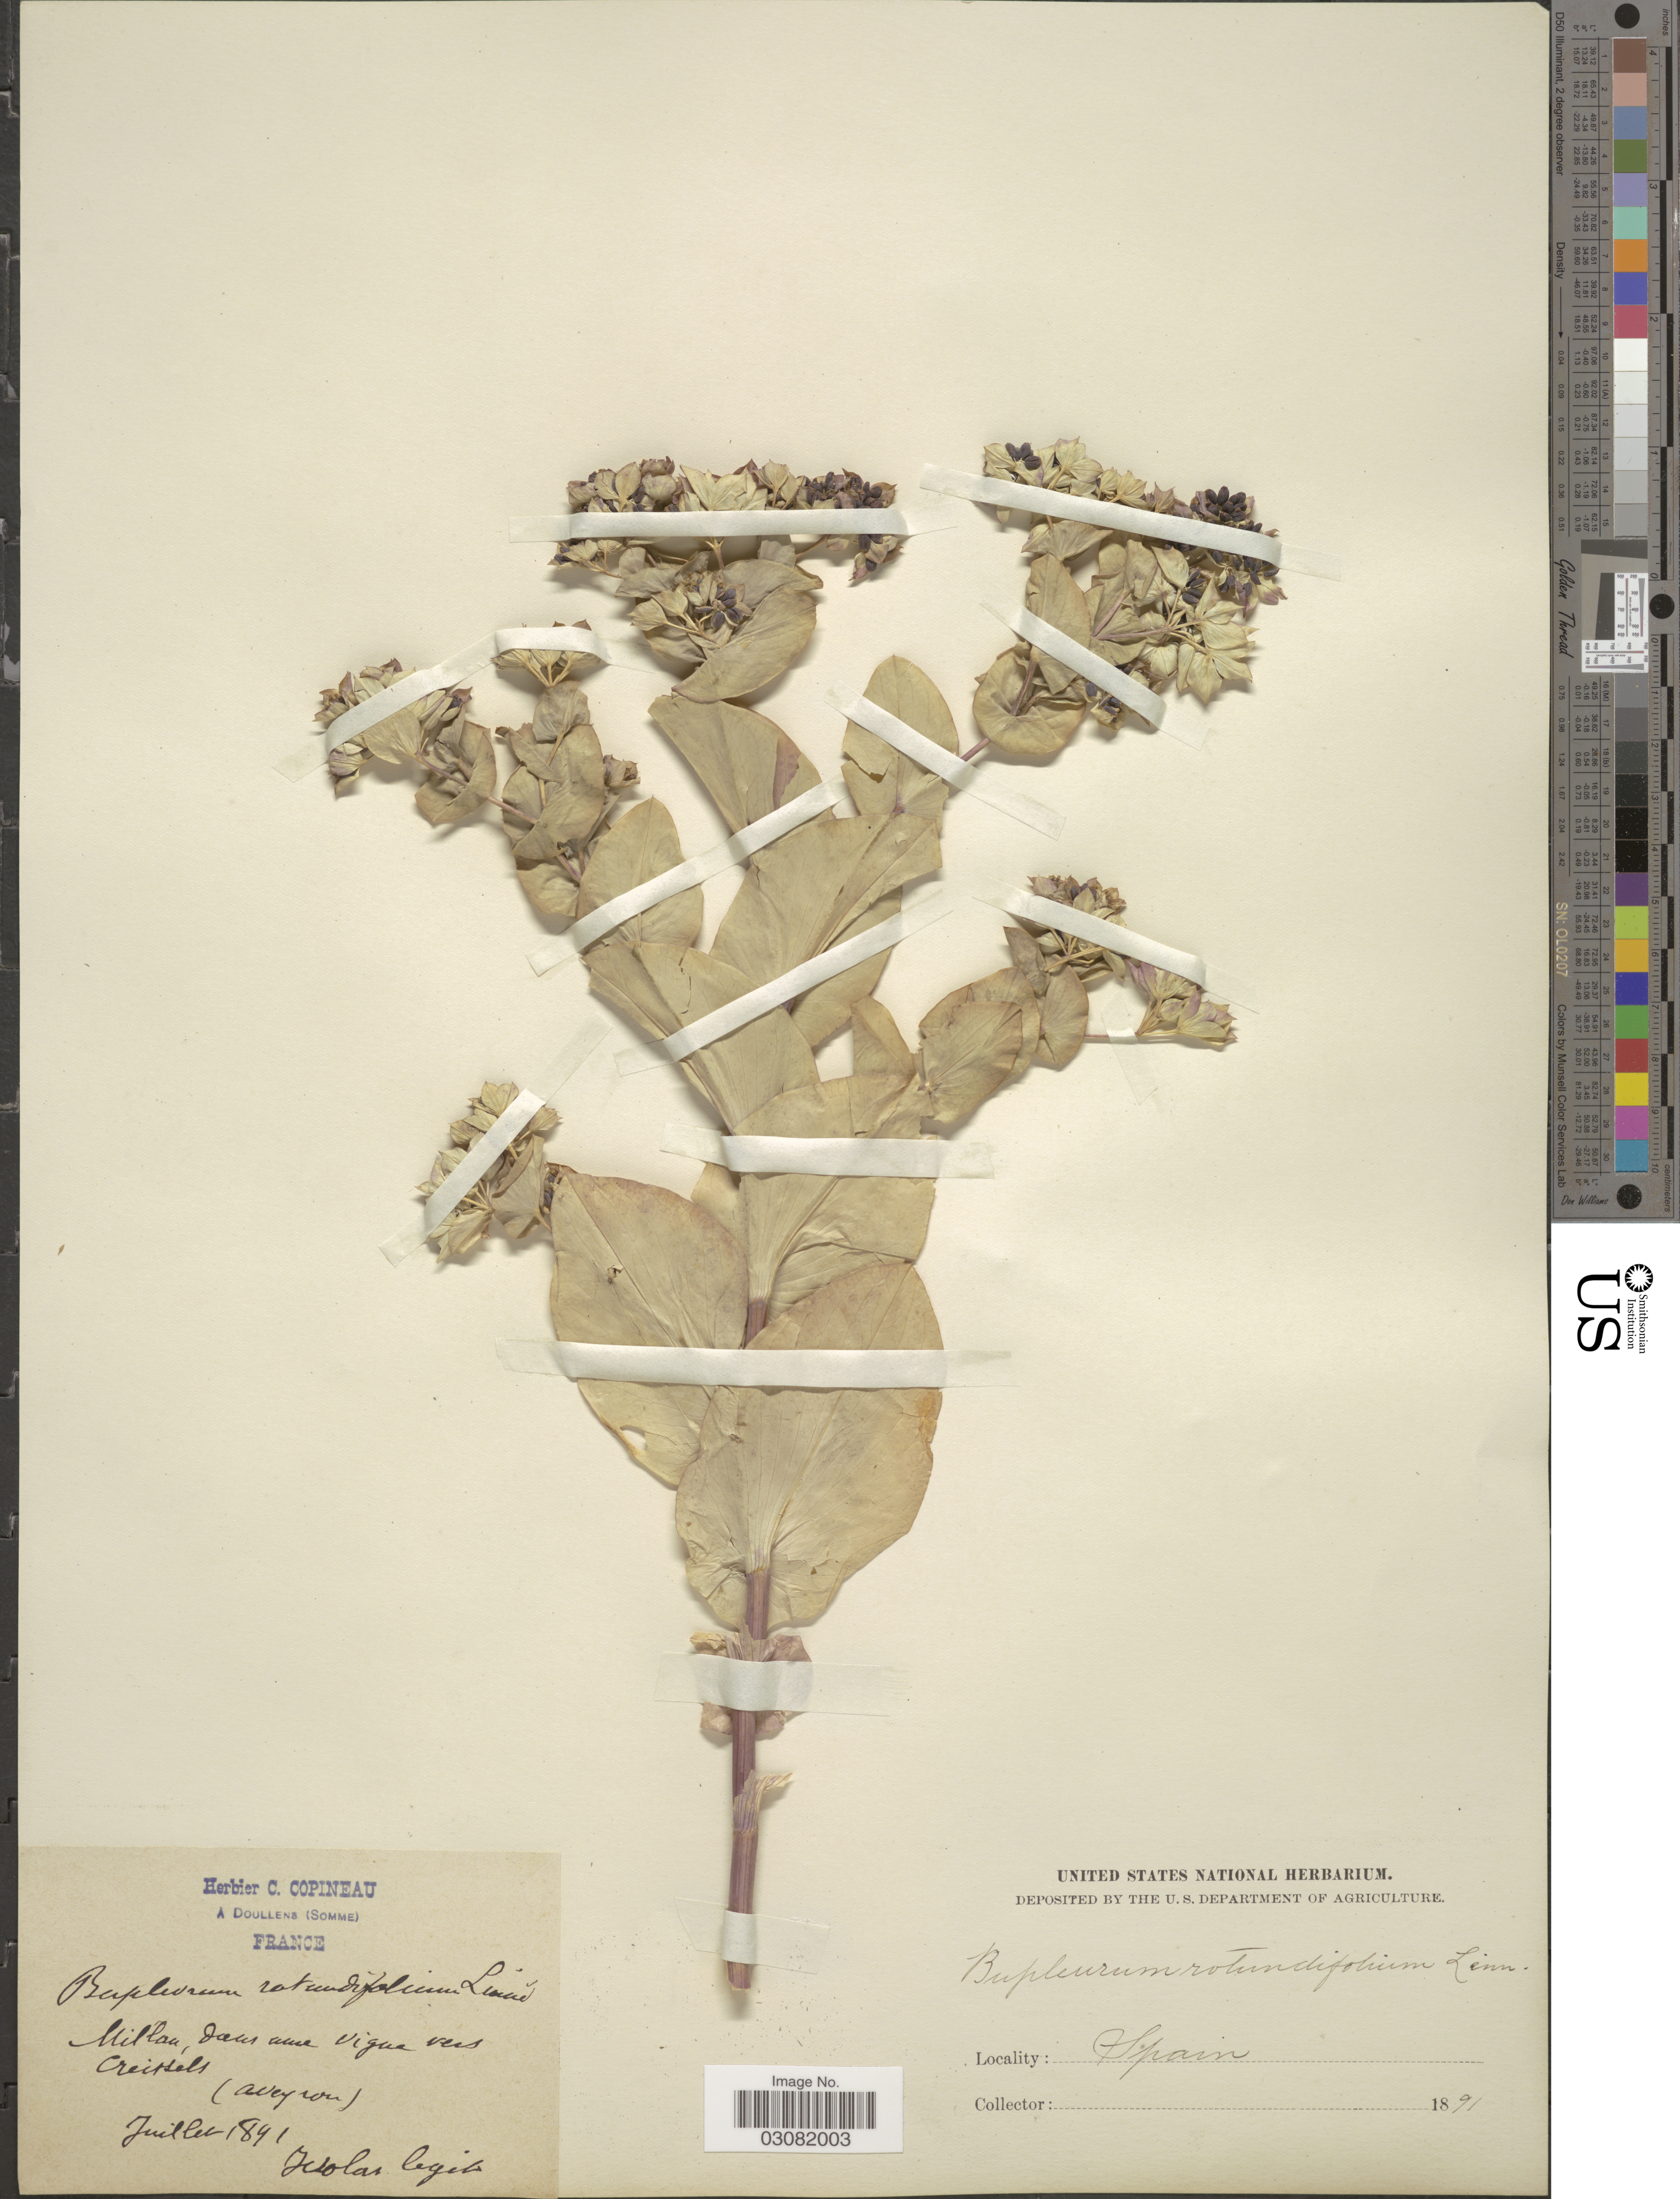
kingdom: Plantae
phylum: Tracheophyta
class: Magnoliopsida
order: Apiales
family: Apiaceae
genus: Bupleurum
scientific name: Bupleurum rotundifolium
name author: L.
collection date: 1891-07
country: France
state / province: Occitanie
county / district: Aveyron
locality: Millau, dans une vigne vers Creissels (Aveyron).